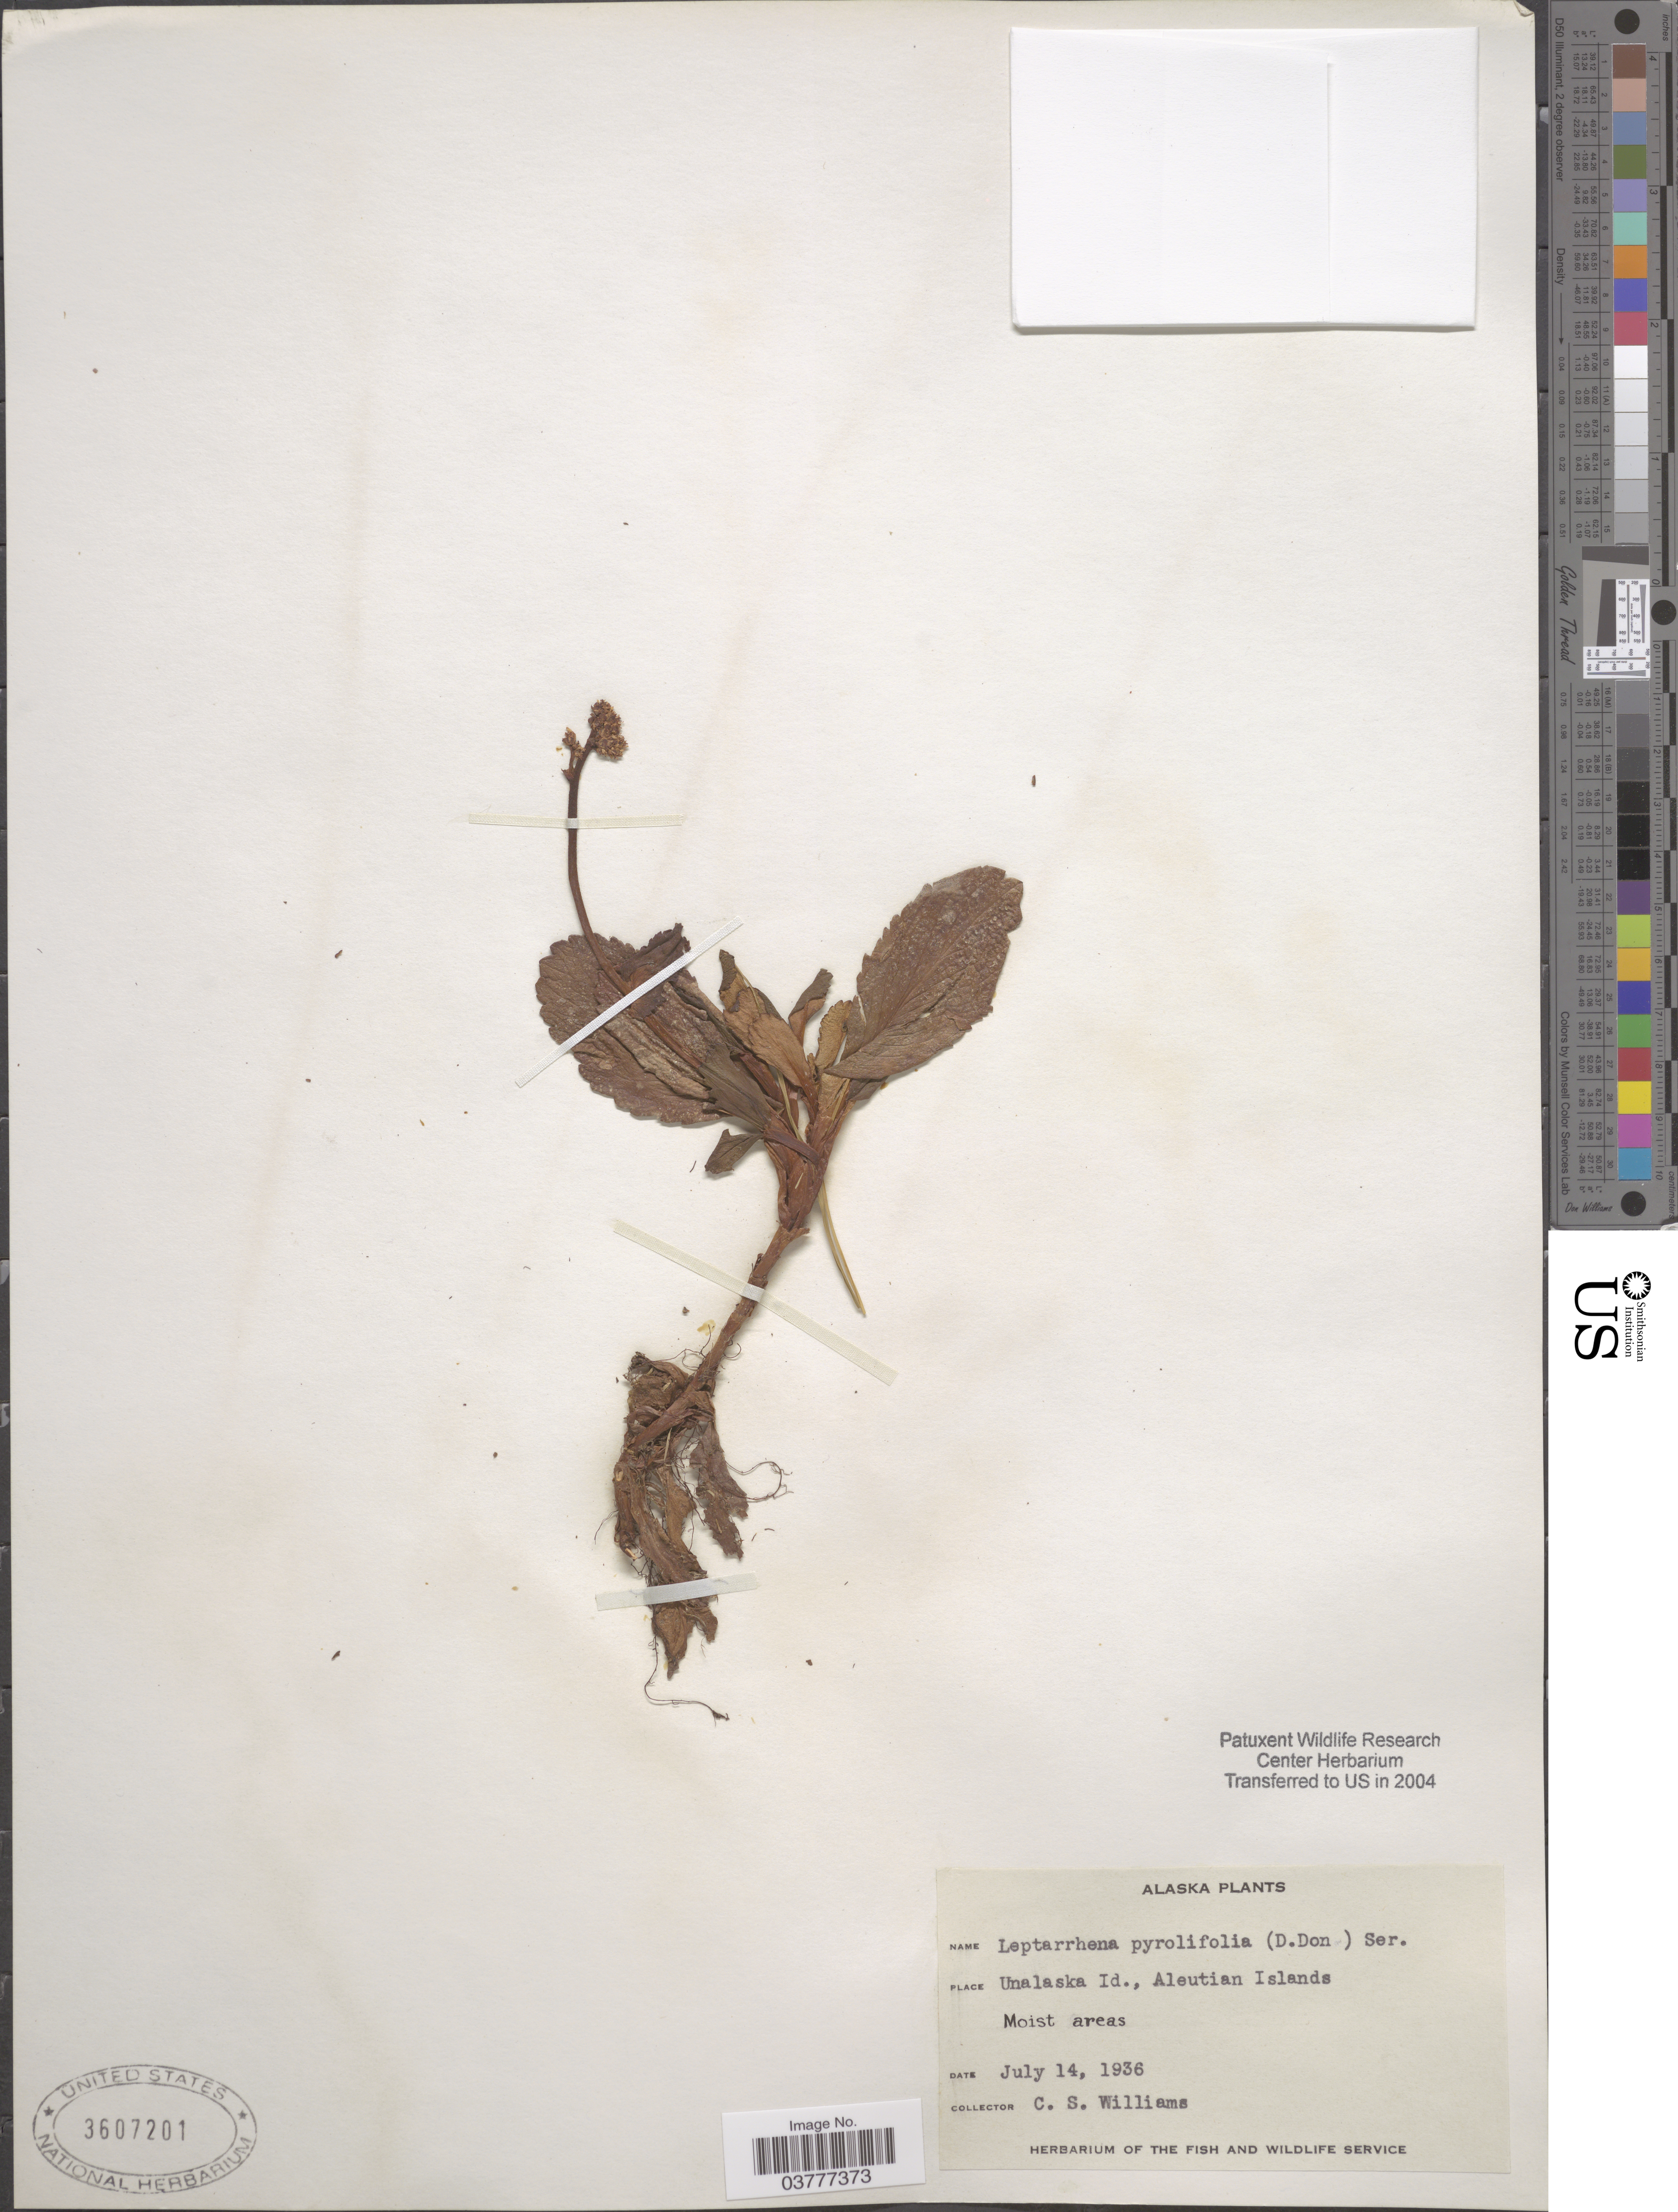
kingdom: Plantae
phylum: Tracheophyta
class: Magnoliopsida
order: Saxifragales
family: Saxifragaceae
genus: Leptarrhena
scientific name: Leptarrhena pyrolifolia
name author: (D. Don) Ser.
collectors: C. Williams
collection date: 1936-07-14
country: United States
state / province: Alaska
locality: Unalaska Id., Aleutian Islands.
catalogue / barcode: US 3607201